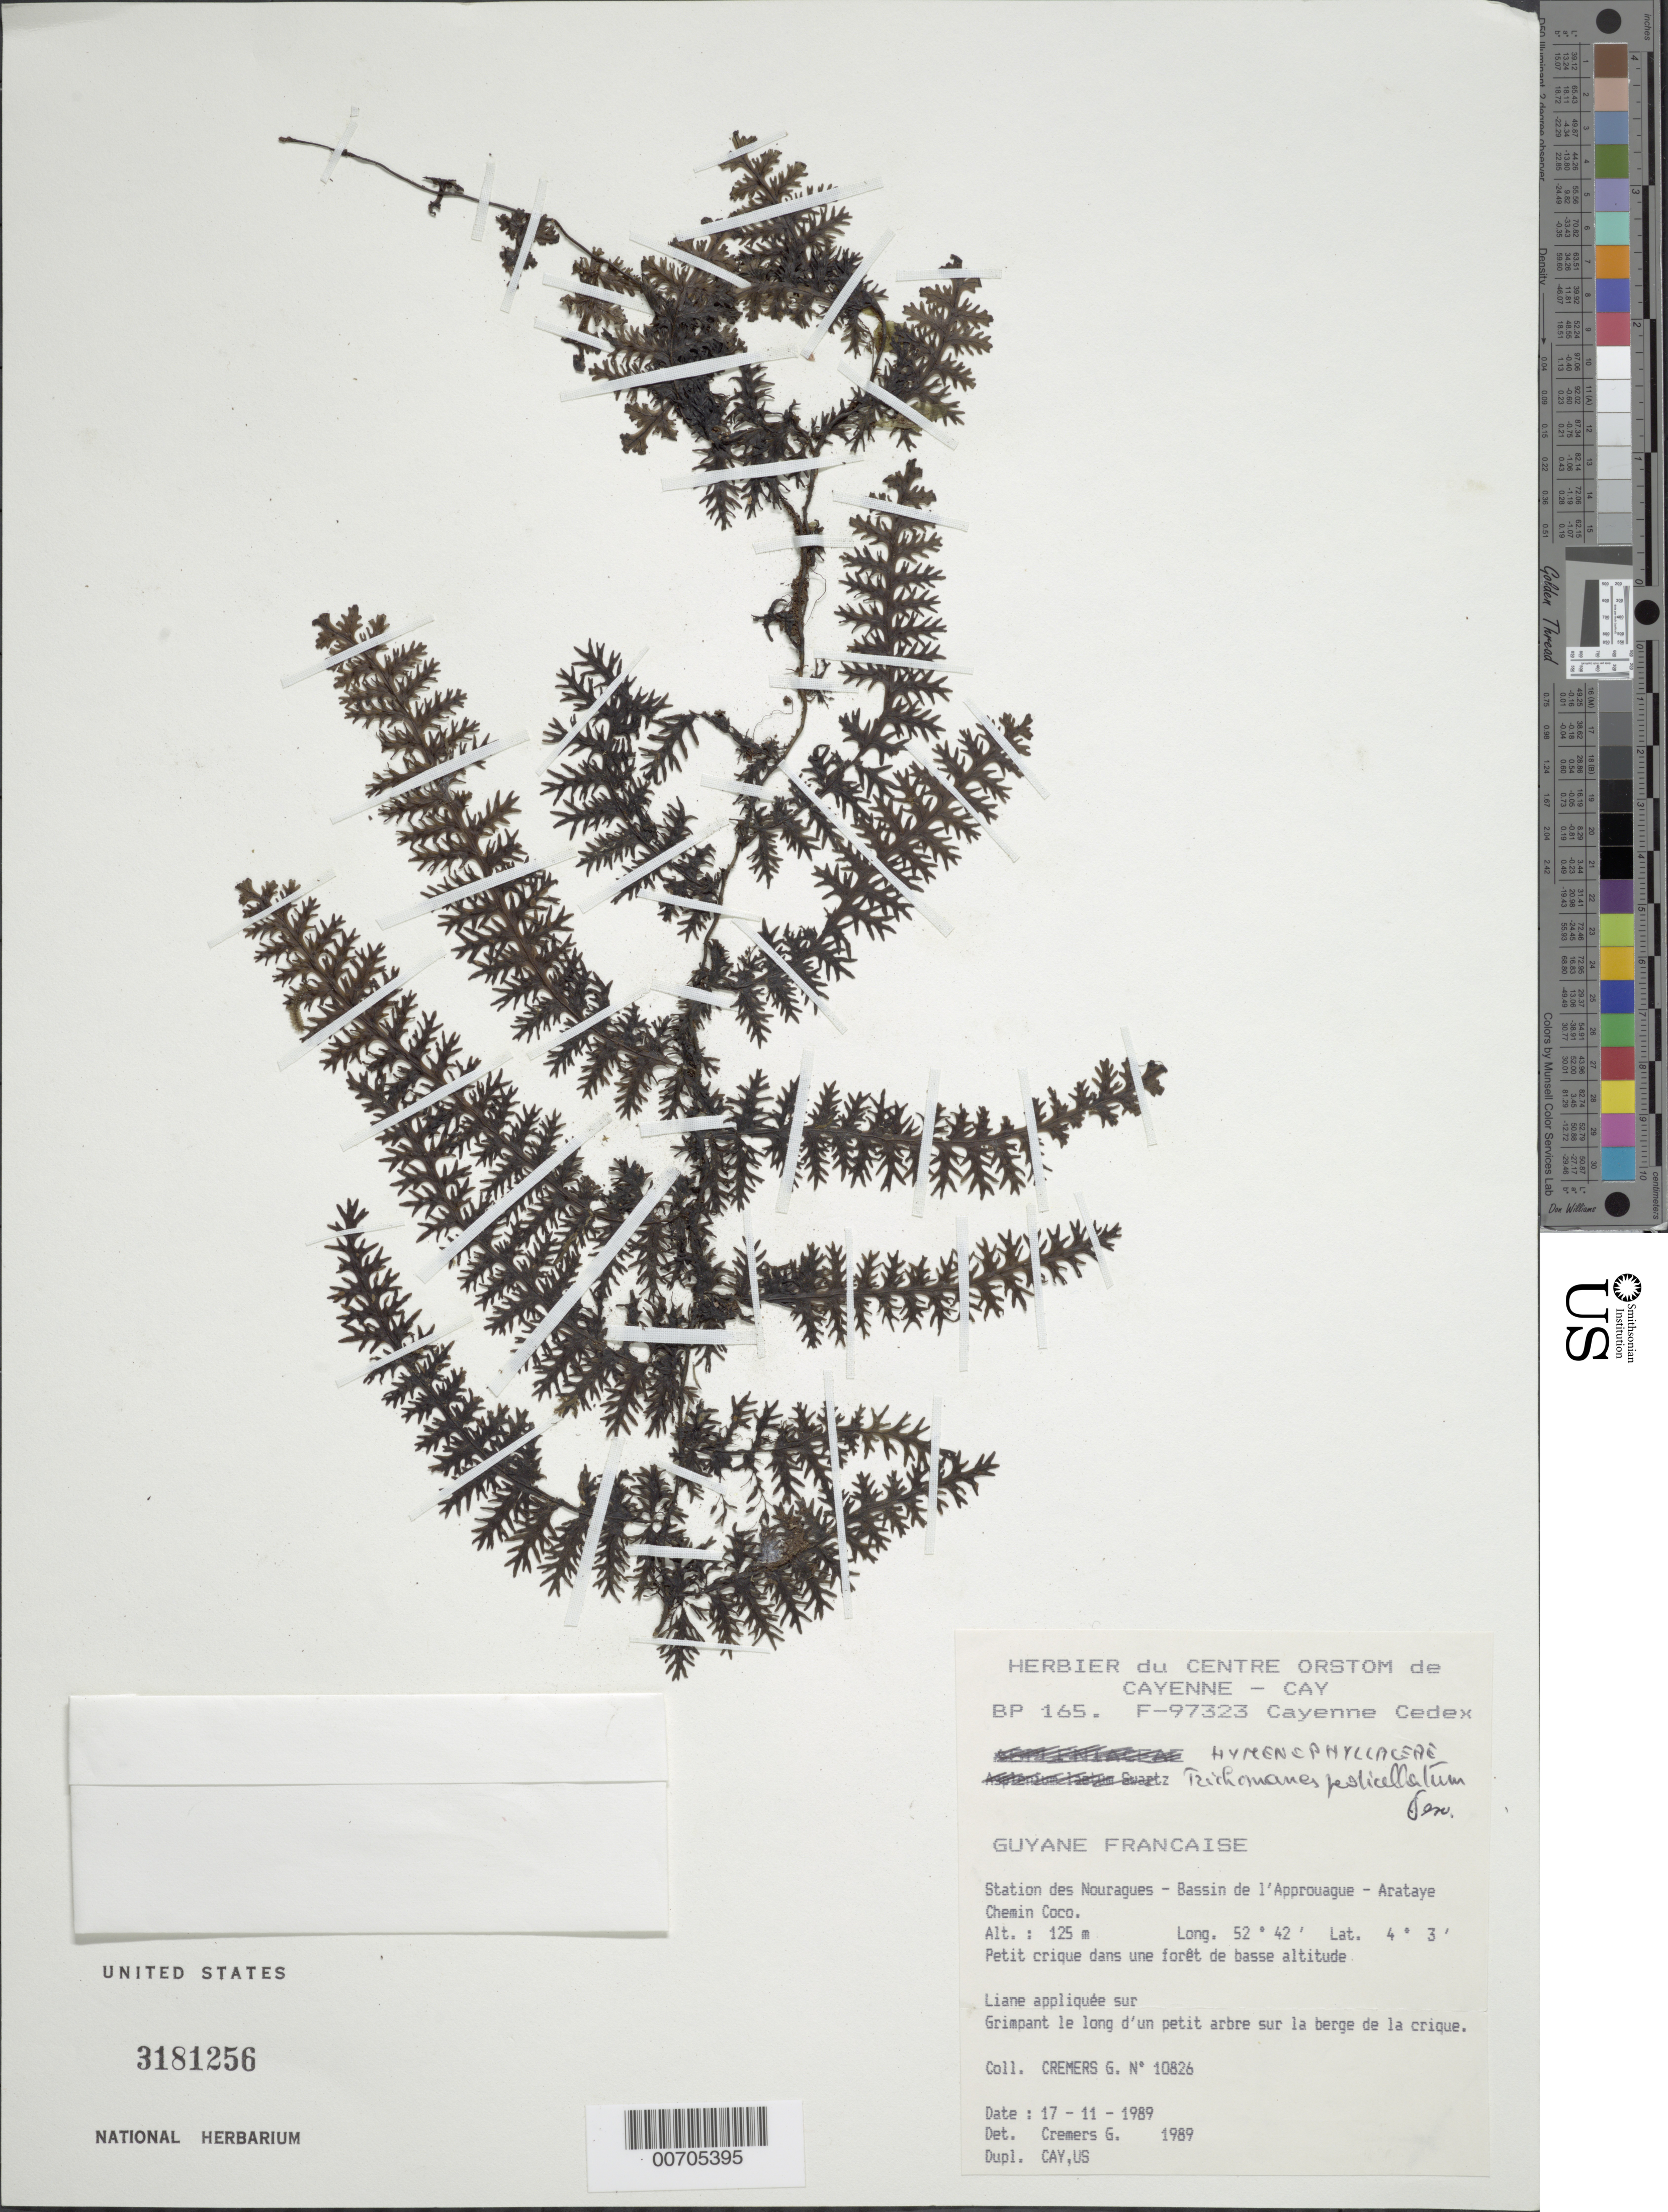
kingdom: Plantae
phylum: Tracheophyta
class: Polypodiopsida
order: Hymenophyllales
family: Hymenophyllaceae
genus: Trichomanes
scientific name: Trichomanes pedicellatum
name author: Desv.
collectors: G. Cremers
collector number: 10826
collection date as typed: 17-Nov-89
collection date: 1989-11-17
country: French Guiana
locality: Station des Nouragues, Bassin de l'Approuague, Arataye Chemin Coco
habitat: Small creek in low altitude forest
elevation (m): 125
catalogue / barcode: US 3181256